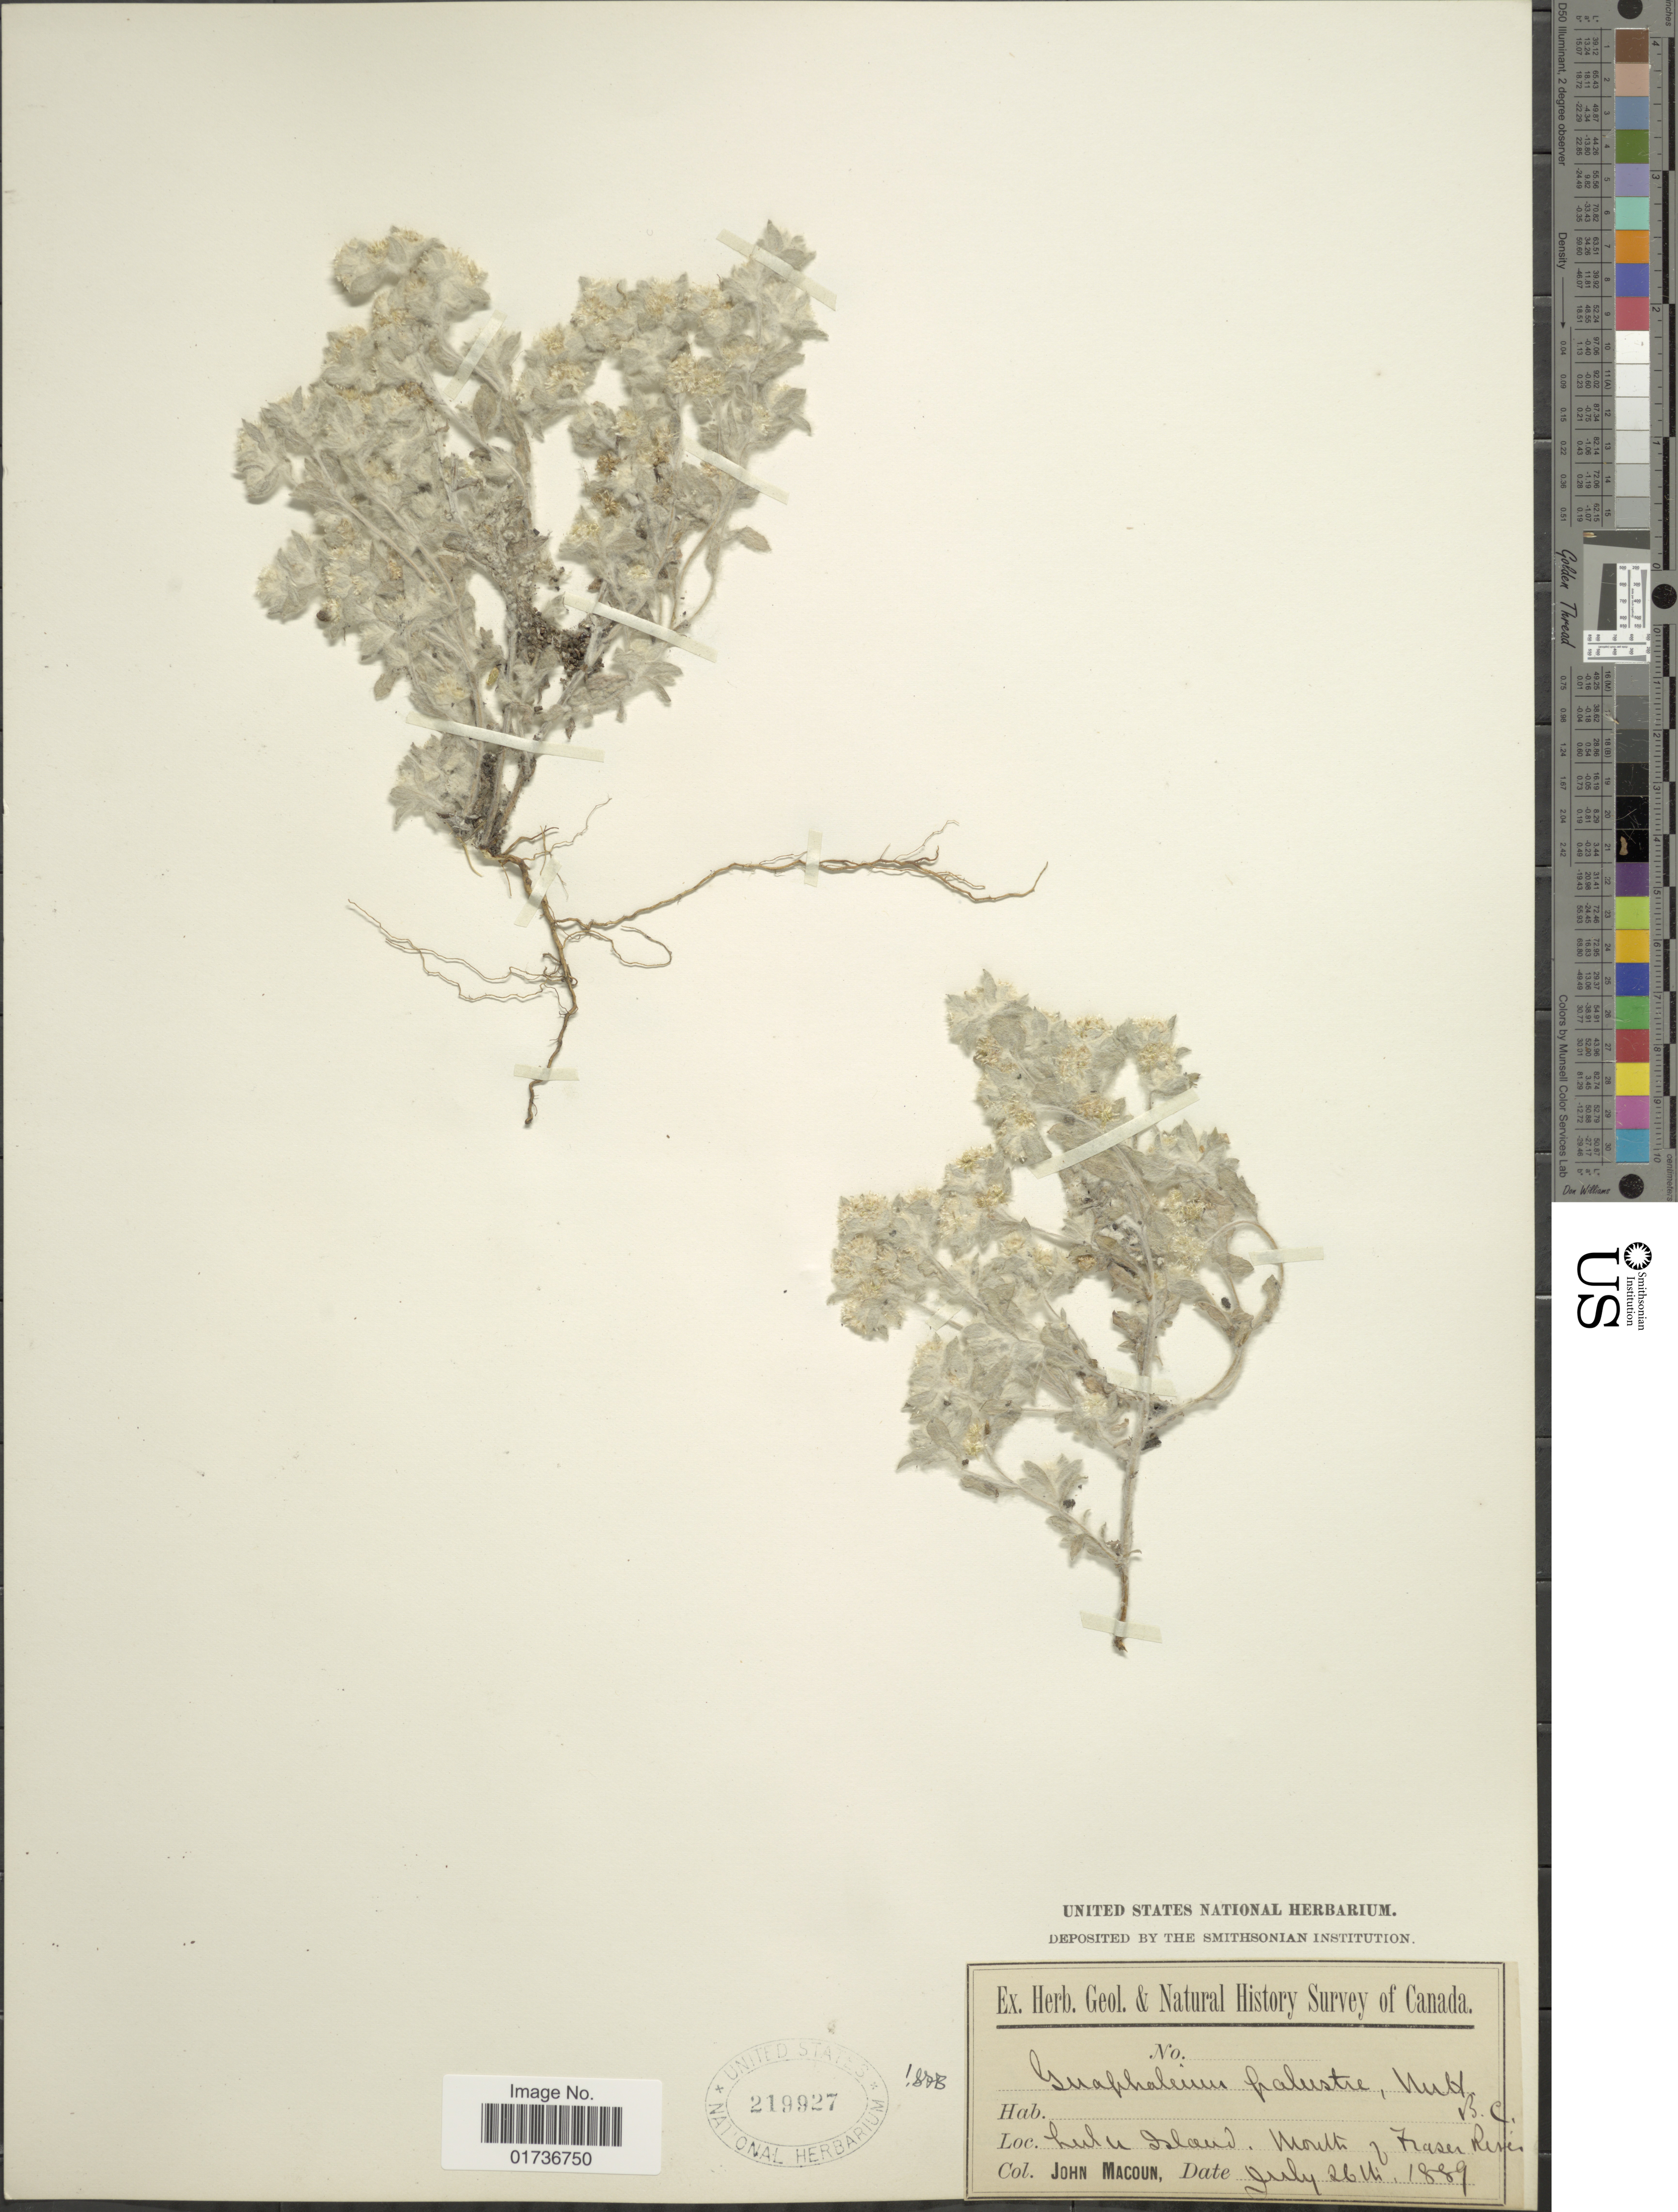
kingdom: Plantae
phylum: Tracheophyta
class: Magnoliopsida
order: Asterales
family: Asteraceae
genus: Gnaphalium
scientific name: Gnaphalium palustre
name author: Nutt.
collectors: J. Macoun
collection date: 1889-07-26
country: Canada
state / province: British Columbia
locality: Lulu Island, Mouth of Fraser River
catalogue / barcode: US 219927